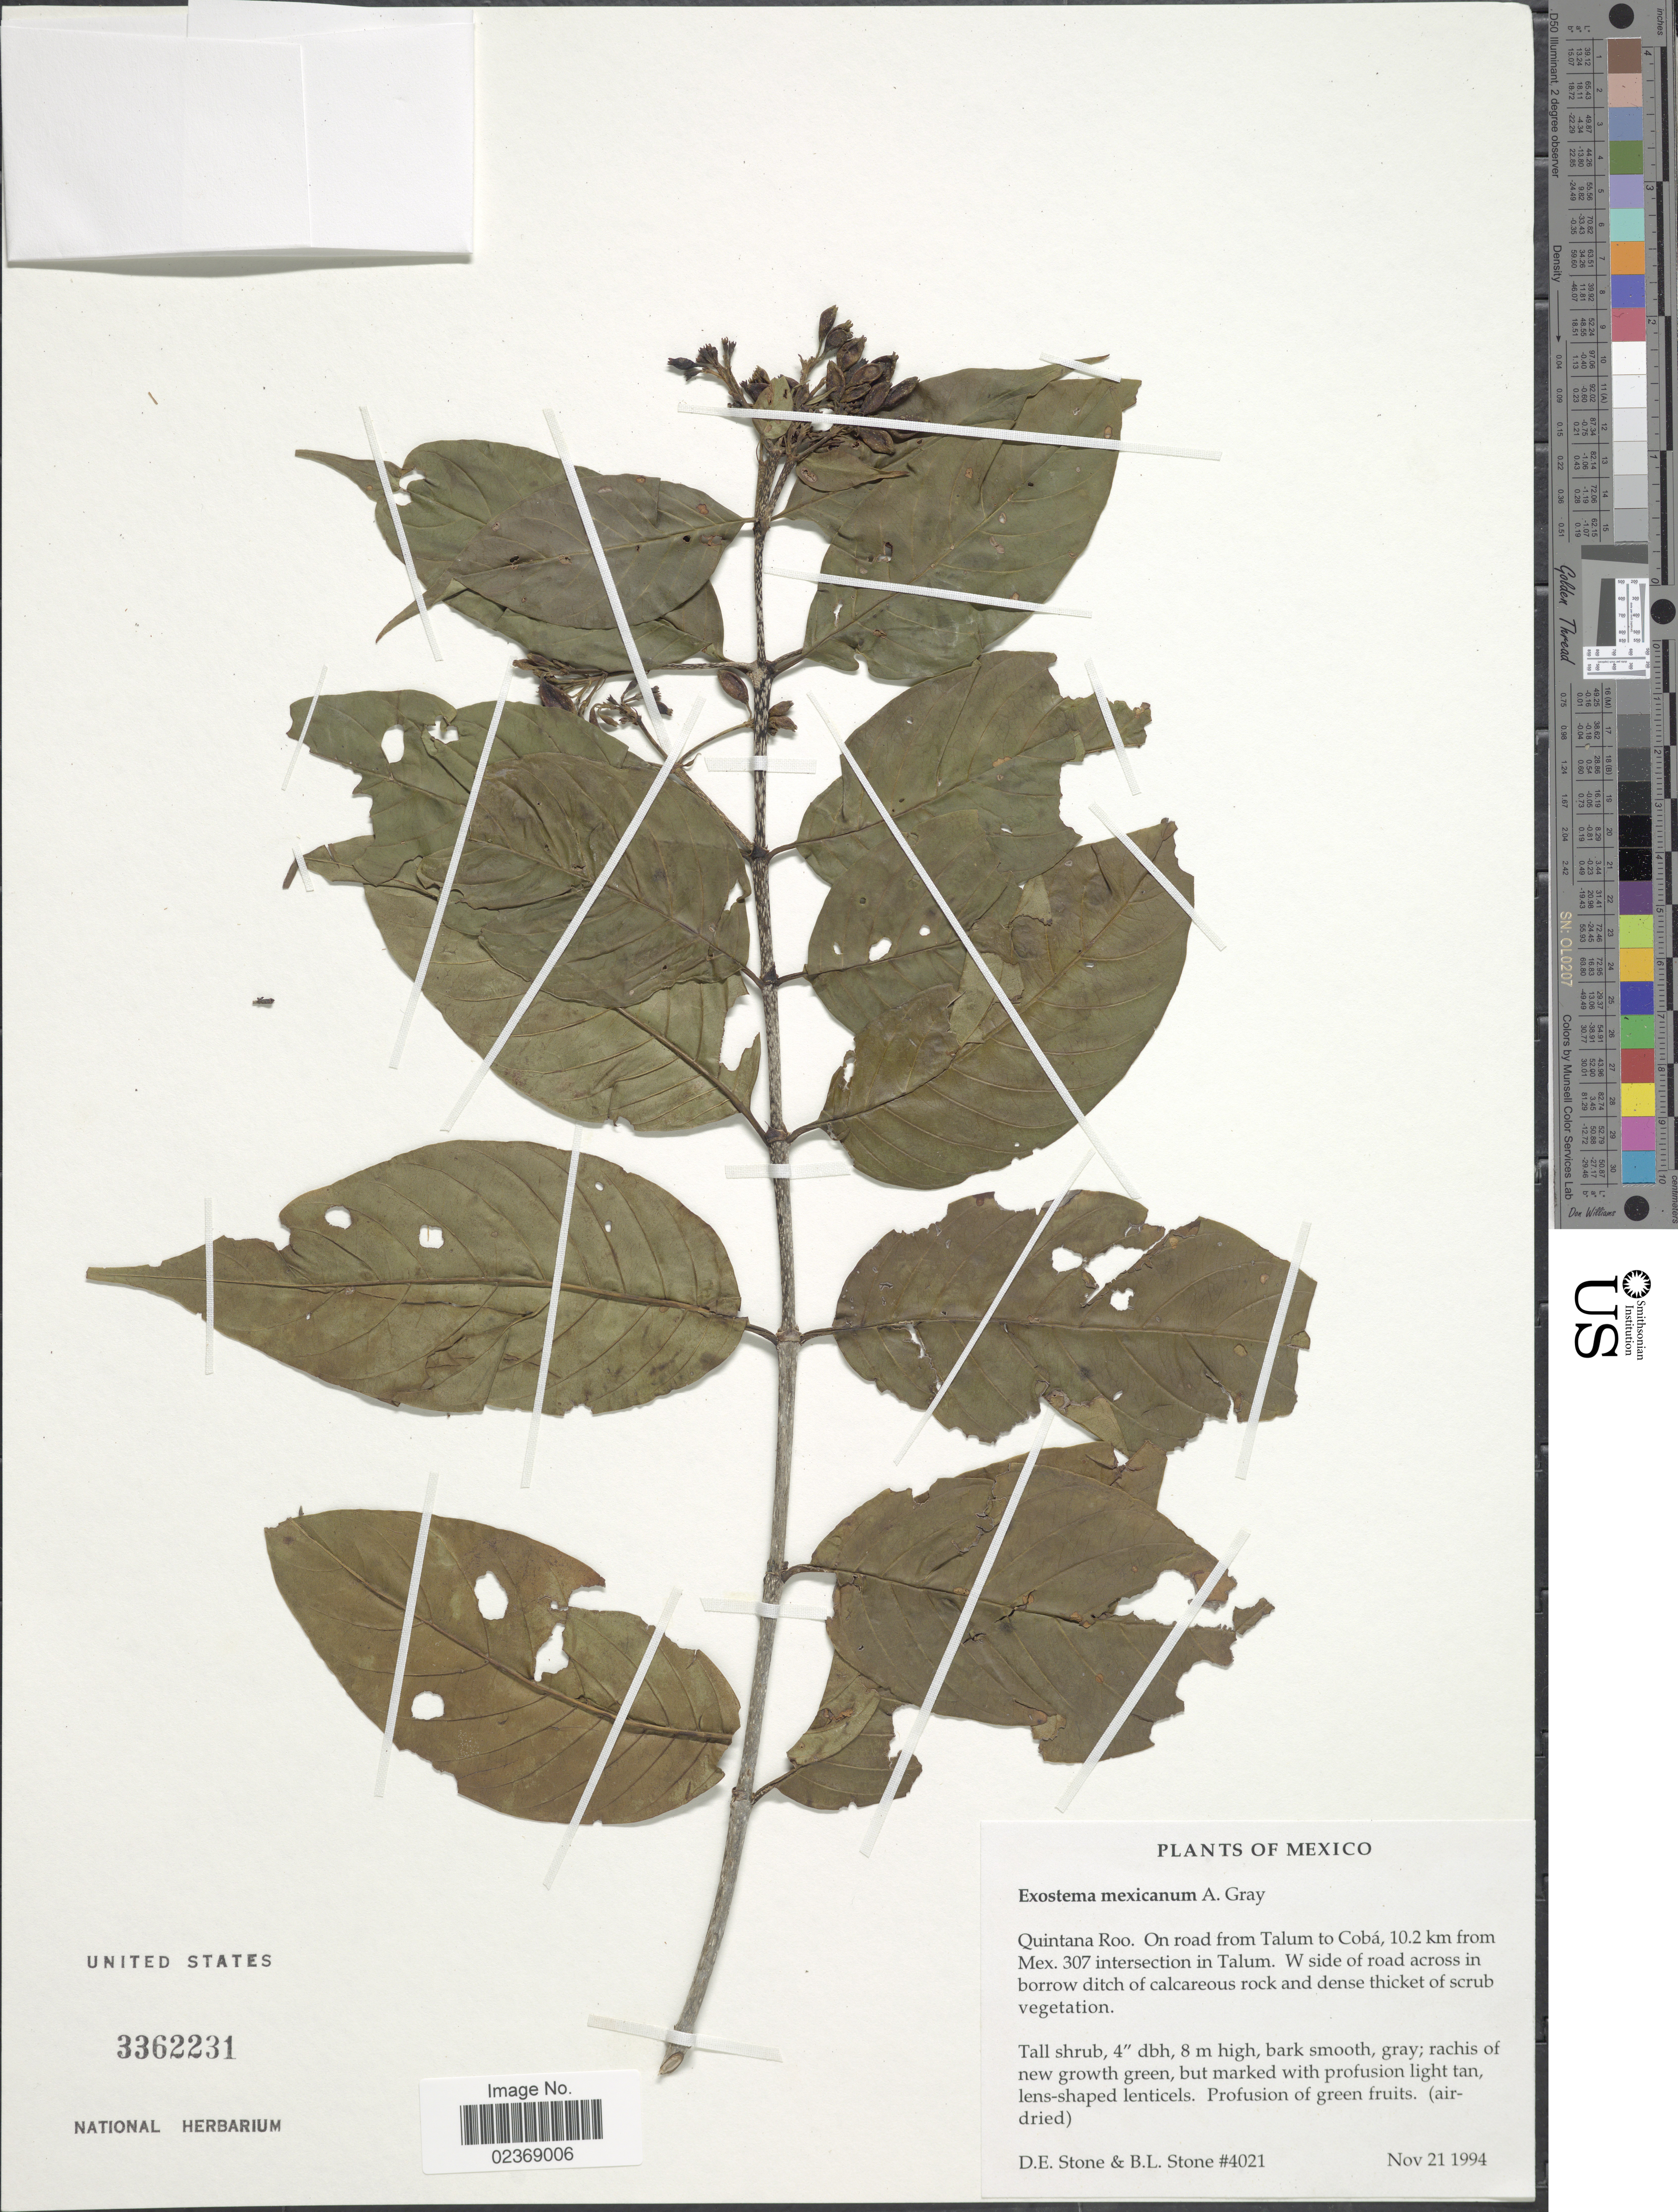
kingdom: Plantae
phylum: Tracheophyta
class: Magnoliopsida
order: Gentianales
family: Rubiaceae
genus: Exostema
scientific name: Exostema mexicanum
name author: A. Gray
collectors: D. E. Stone & B. L. Stone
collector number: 4021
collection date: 1994-11-21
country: Mexico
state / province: Quintana Roo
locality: On road from Talum to Cobá, 10.2 km from Mex. 307 intersection in Talum. W side of road across in borrow ditch of calcareous rock and dense thicket of scrub vegetation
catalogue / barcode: US 3362231